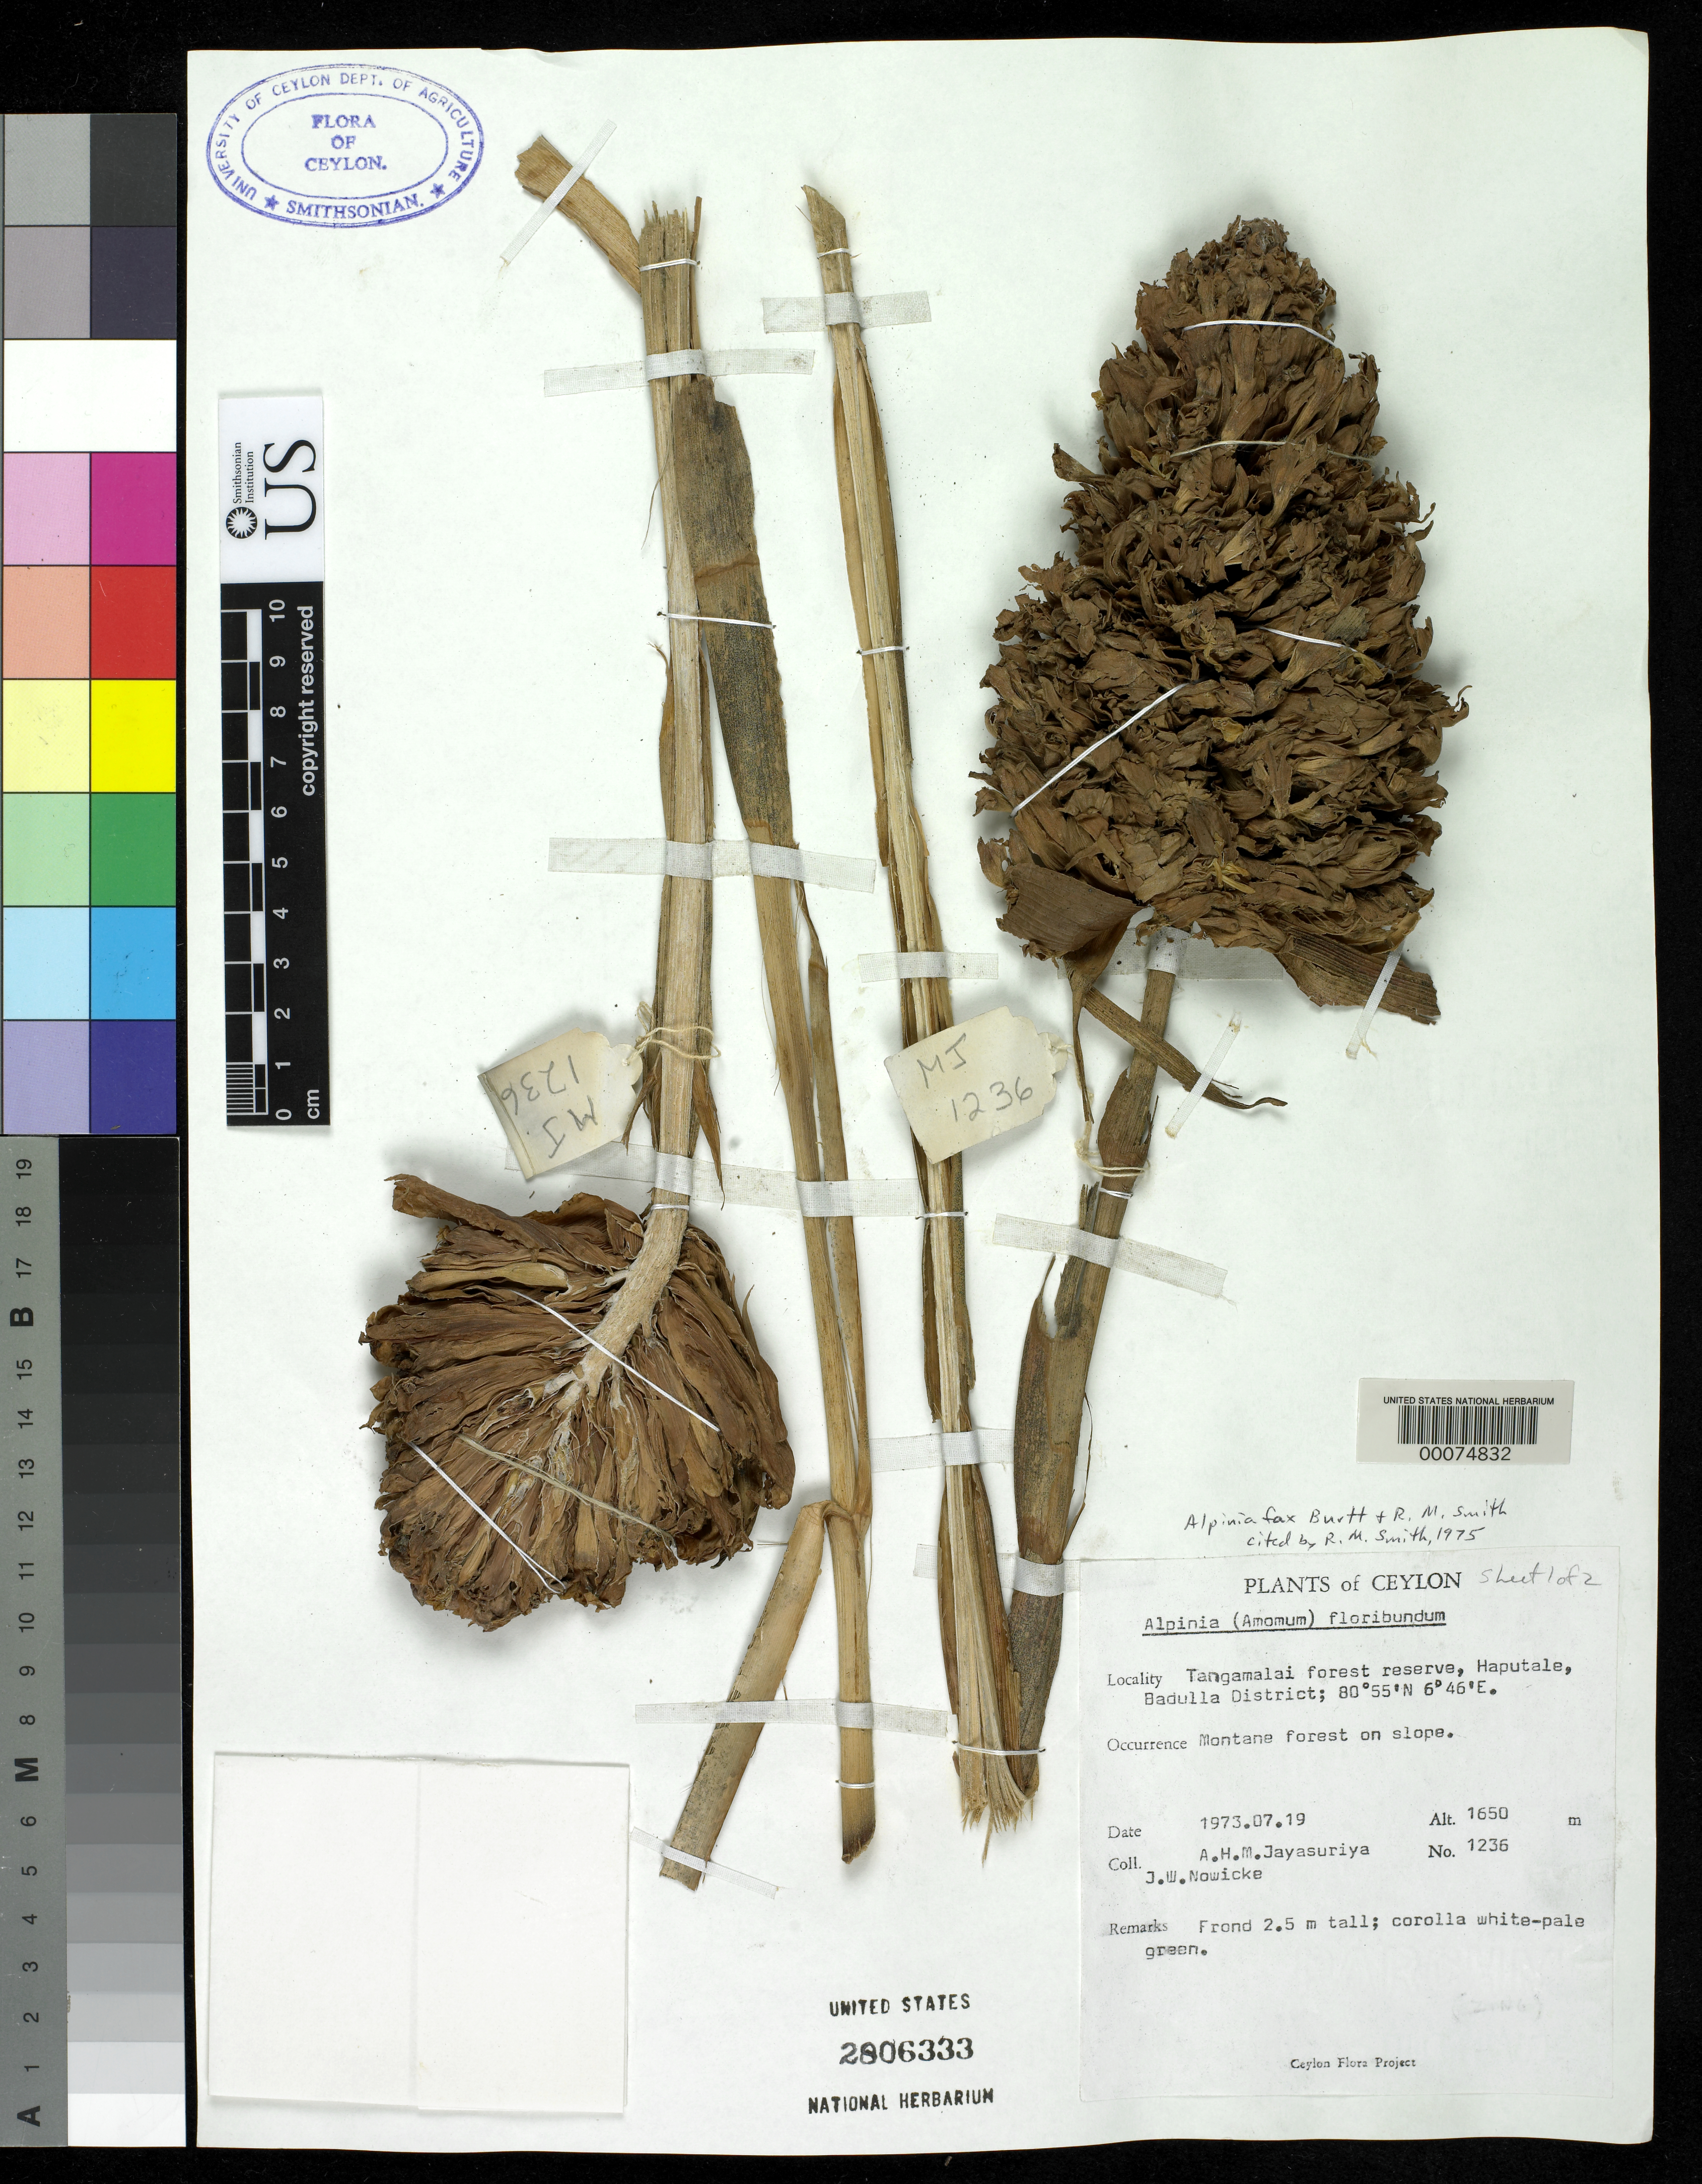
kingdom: Plantae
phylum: Tracheophyta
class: Liliopsida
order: Zingiberales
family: Zingiberaceae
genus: Alpinia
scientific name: Alpinia fax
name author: B.L. Burtt & R.M. Sm.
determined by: Smith, R. M.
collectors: A. H. Jayasuriya & J. W. Nowicke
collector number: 1236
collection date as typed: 19 Jul 1973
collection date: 1973-07-19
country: Sri Lanka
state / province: Western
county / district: Badulla Dist.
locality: Haputale, tangamalai forest reserve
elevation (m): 1650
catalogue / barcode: US 2806333